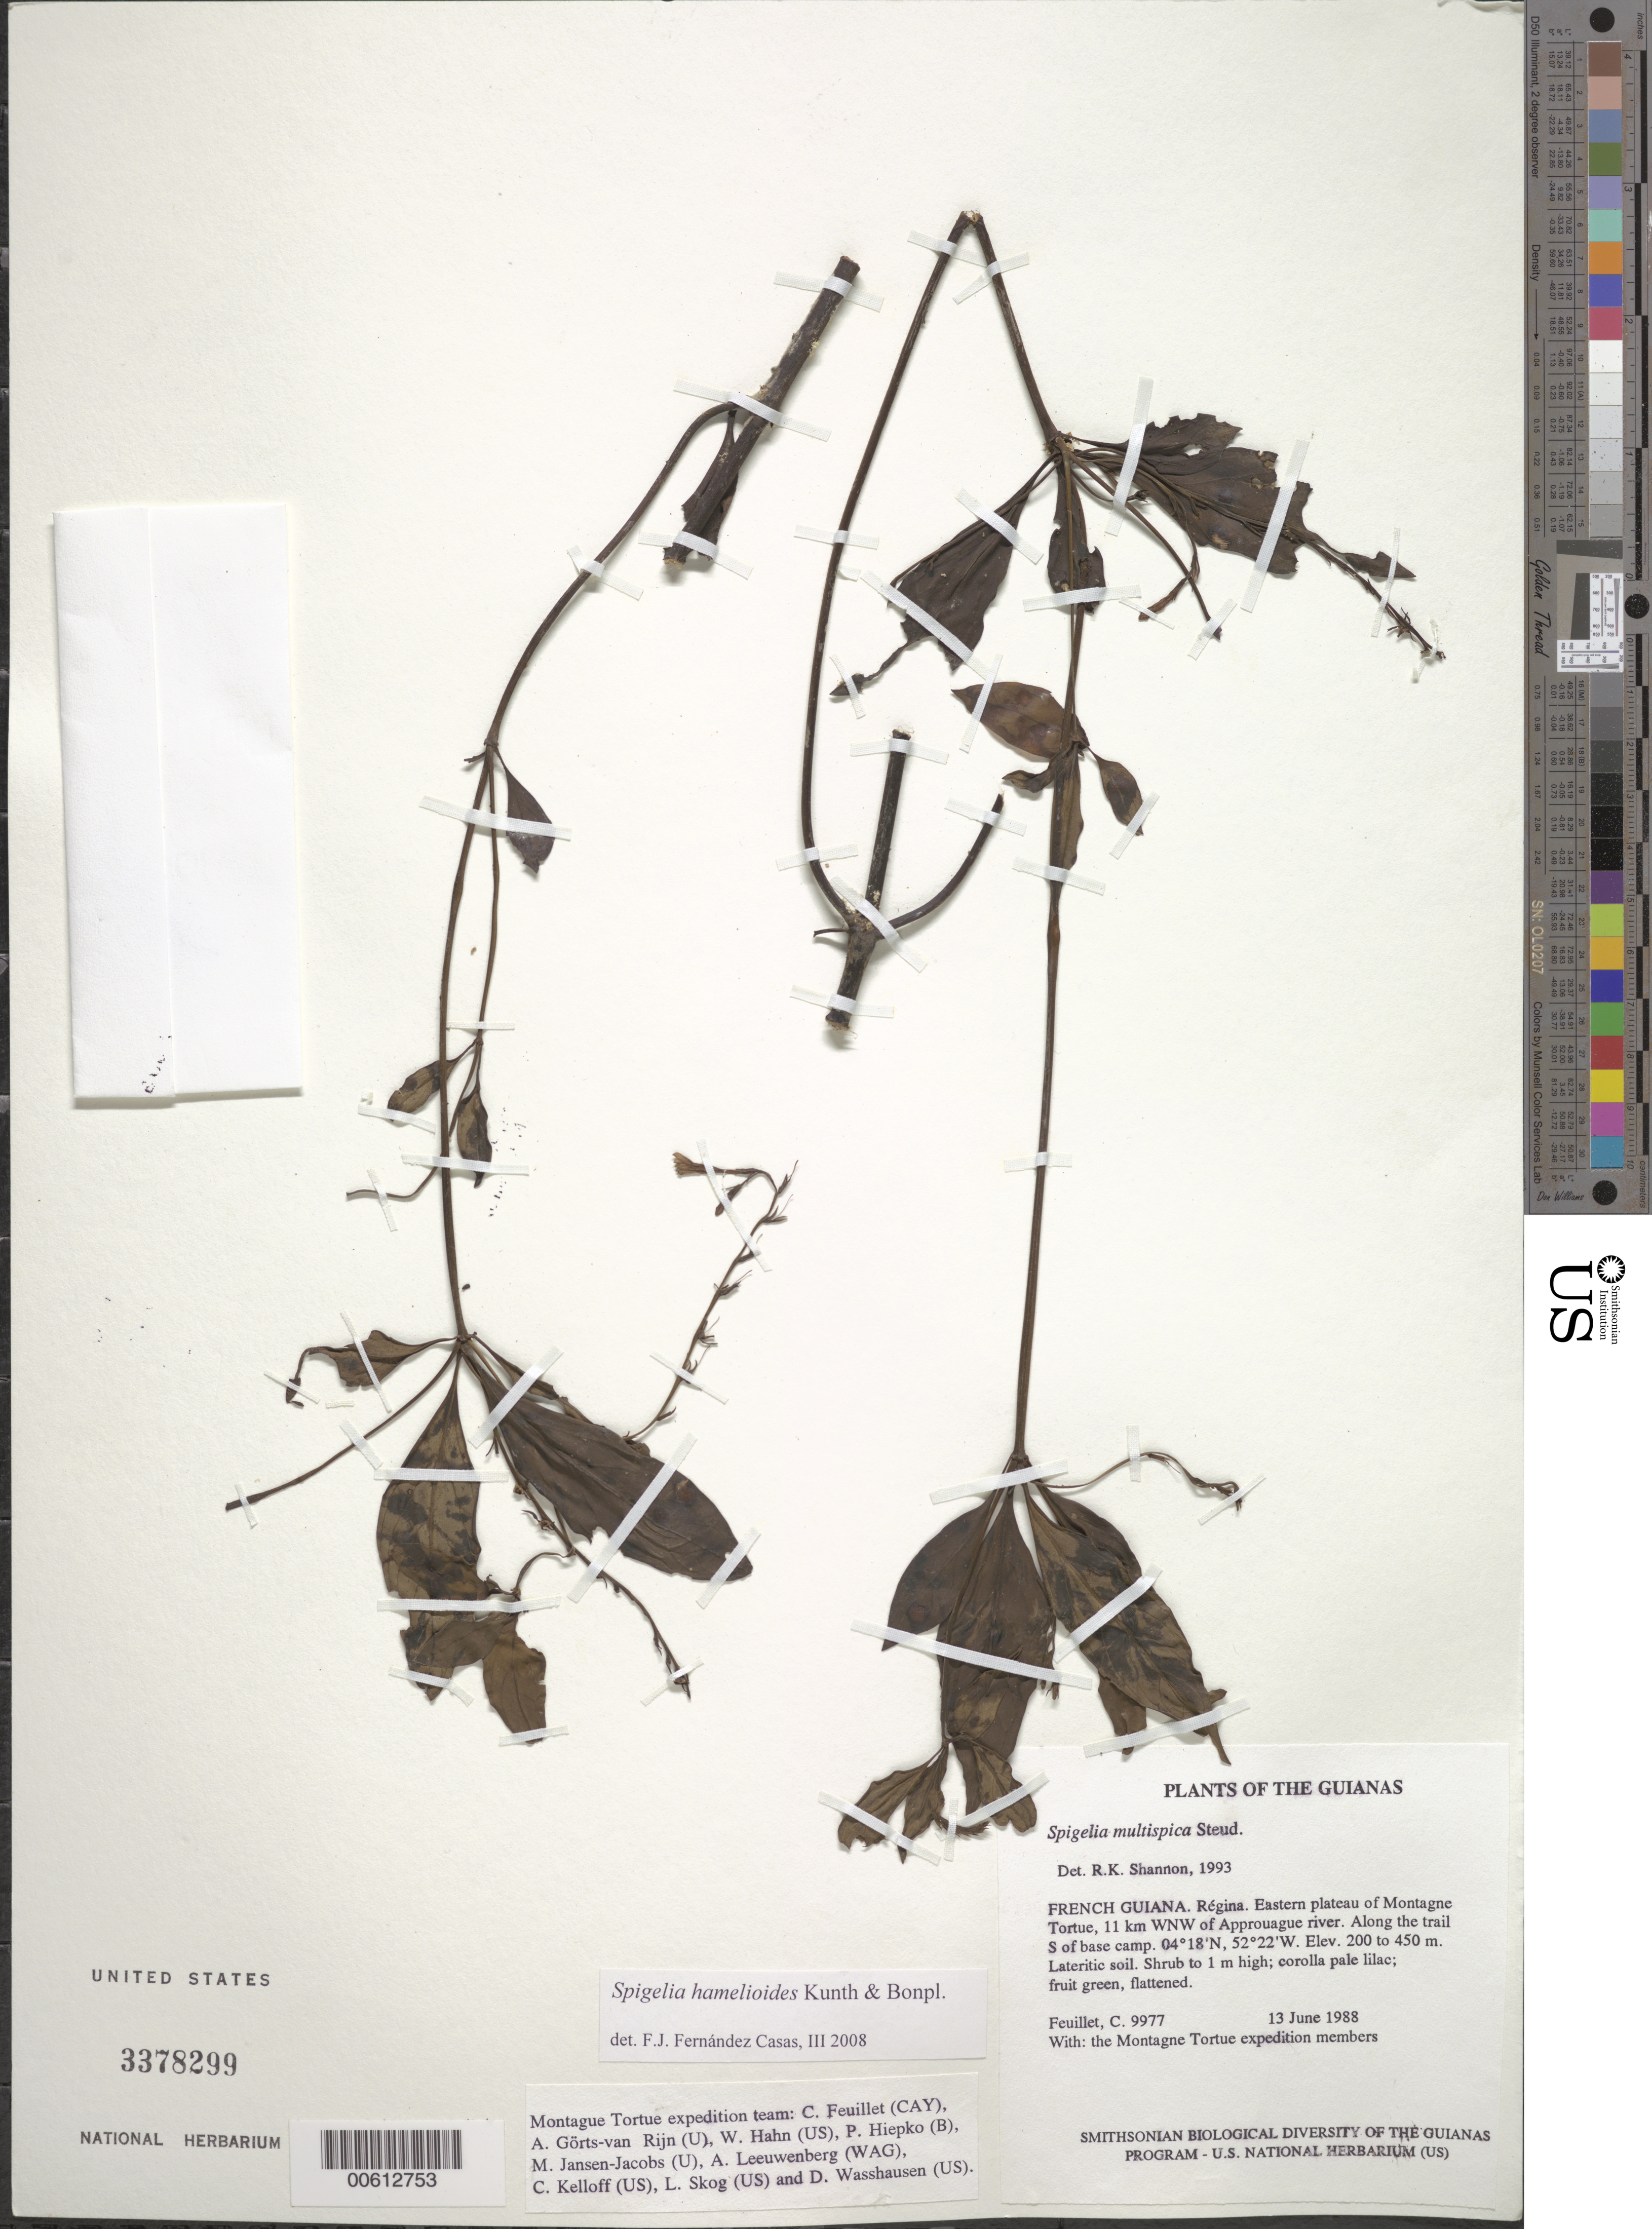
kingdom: Plantae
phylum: Tracheophyta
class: Magnoliopsida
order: Gentianales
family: Loganiaceae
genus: Spigelia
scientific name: Spigelia hamelioides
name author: Kunth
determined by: Fernández Casas, F. J.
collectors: C. Feuillet & Montagne Torte Exped. members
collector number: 9977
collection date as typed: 13 June 1988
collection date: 1988-06-13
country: French Guiana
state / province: Cayenne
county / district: Regina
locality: Eastern plateau of Montagne Tortue, 11 km WNW of Approuague river. Along the trail S of base camp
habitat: Lateritic soil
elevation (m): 200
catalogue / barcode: US 3378299